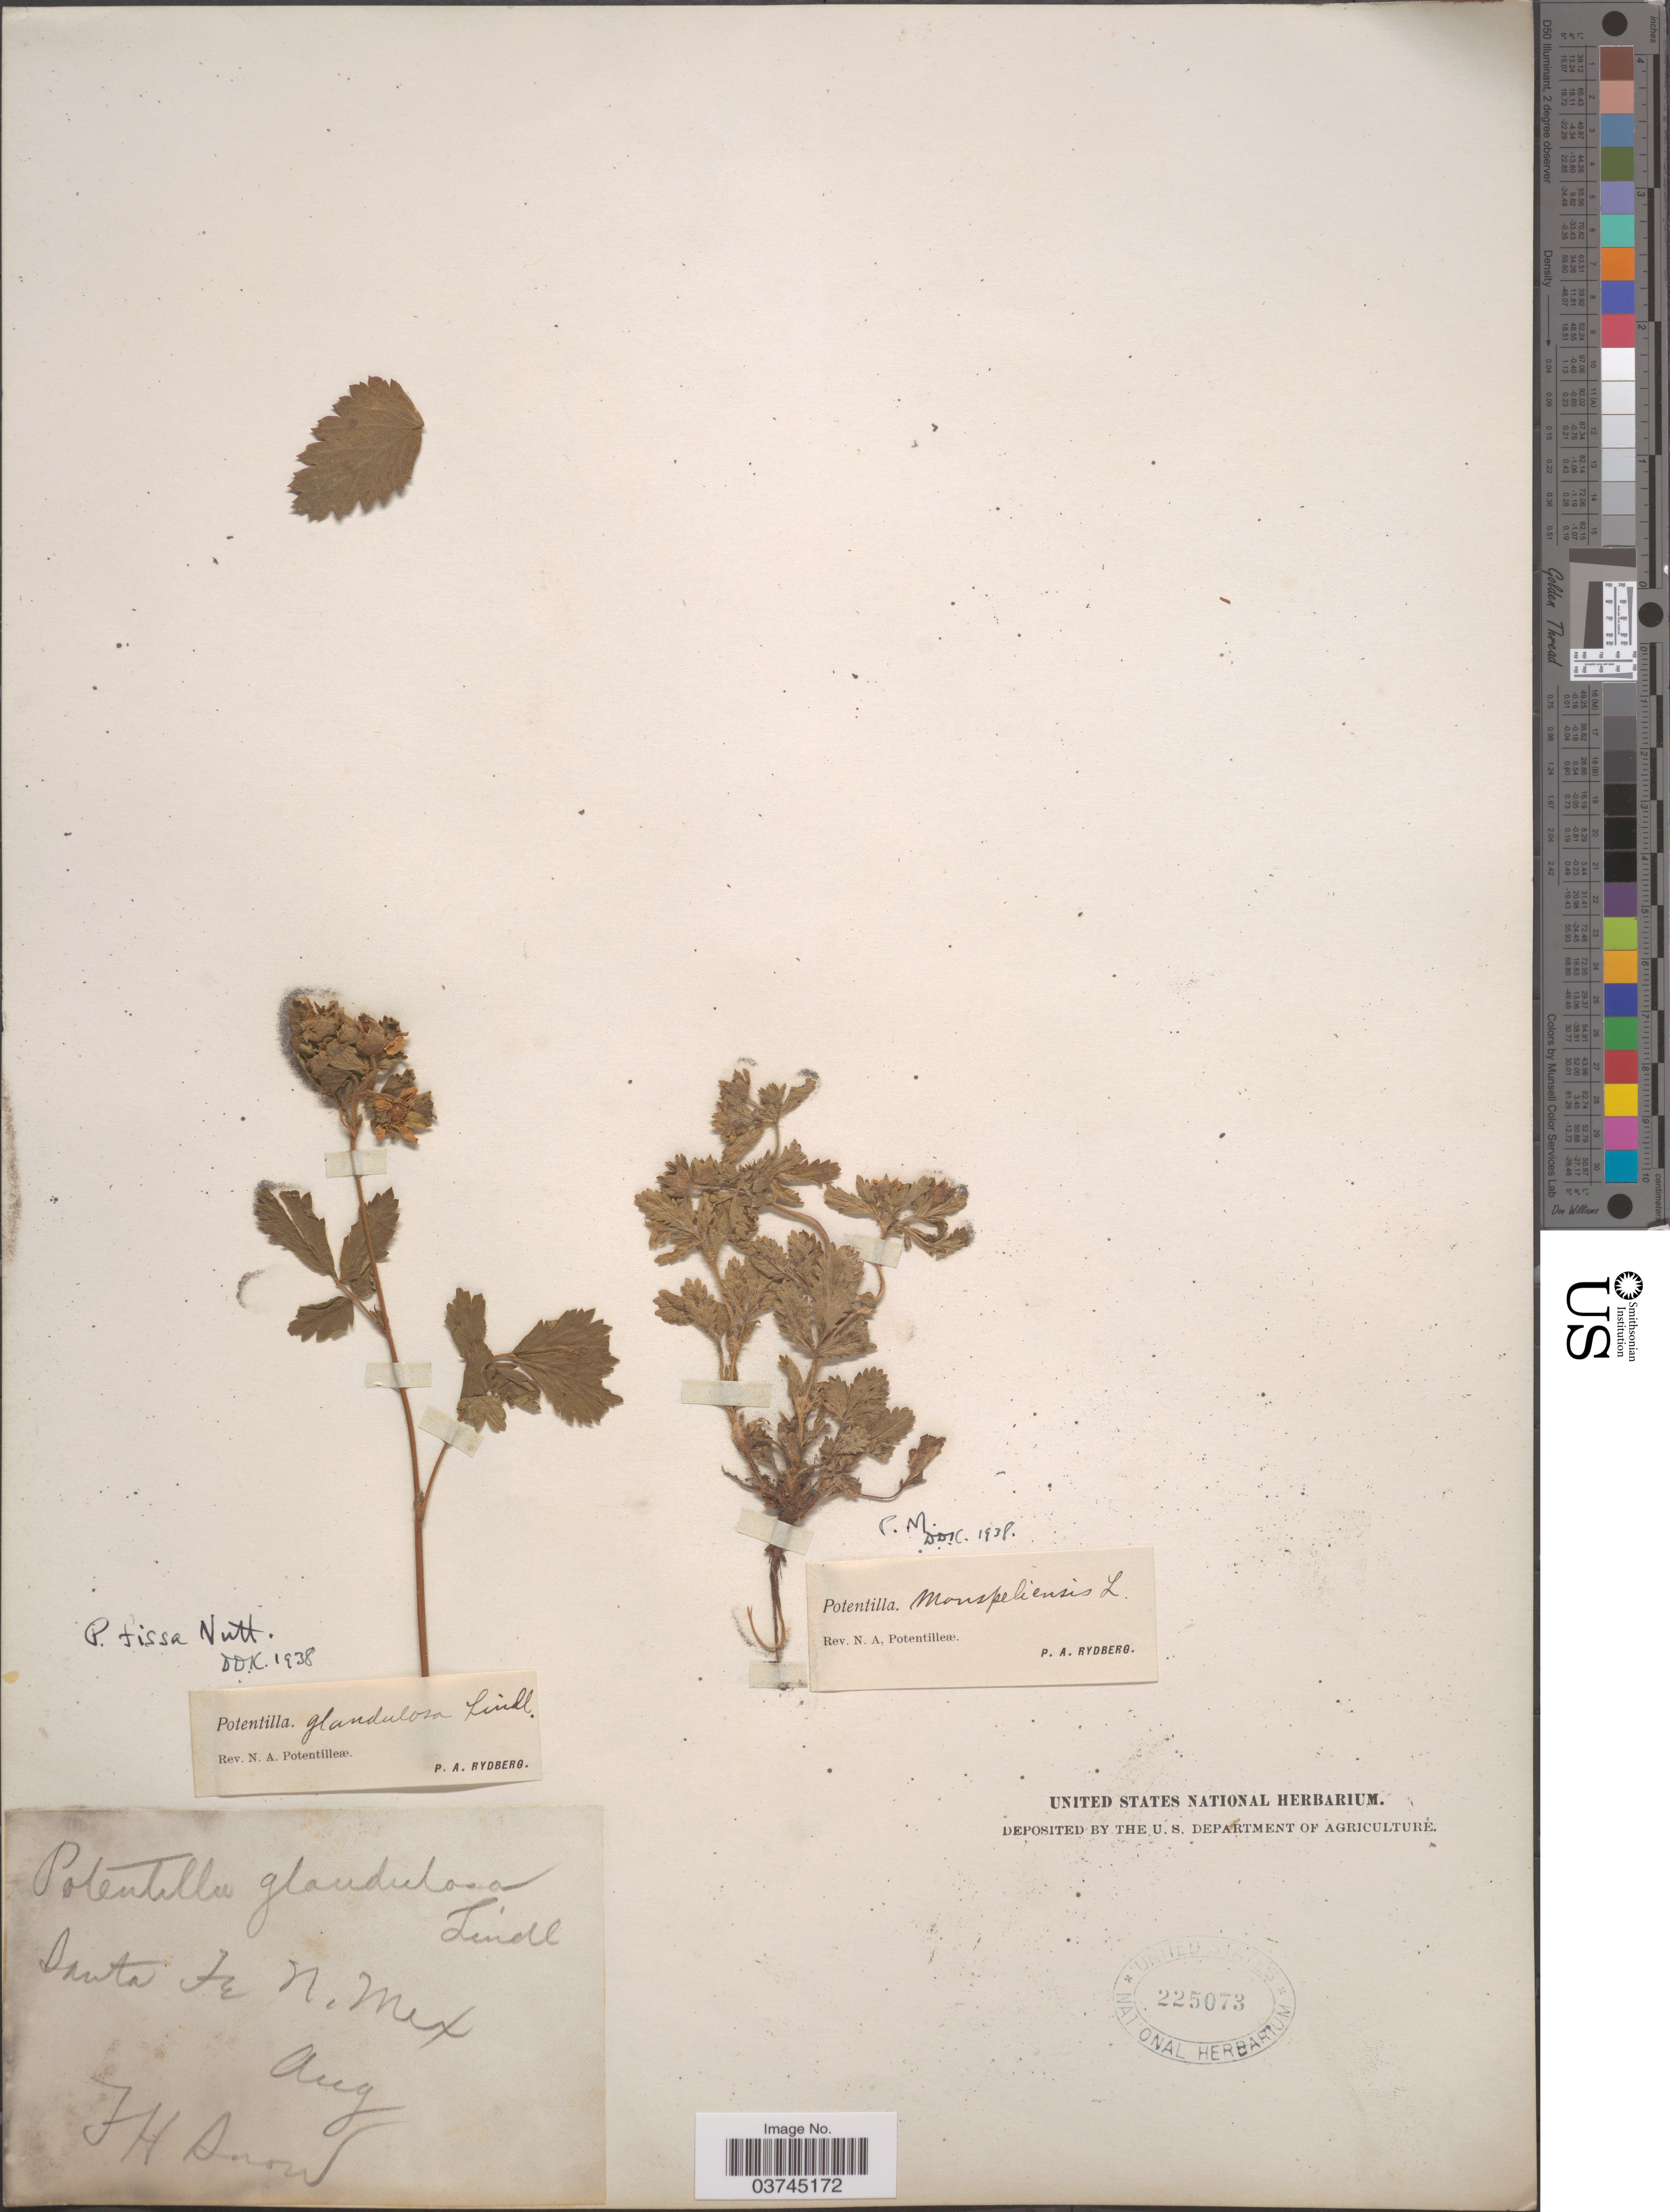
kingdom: Plantae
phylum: Tracheophyta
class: Magnoliopsida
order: Rosales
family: Rosaceae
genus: Drymocallis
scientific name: Drymocallis fissa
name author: (Nutt.) Rydb.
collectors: J. H. Snow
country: United States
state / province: New Mexico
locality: Santa Fe.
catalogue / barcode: US 225073